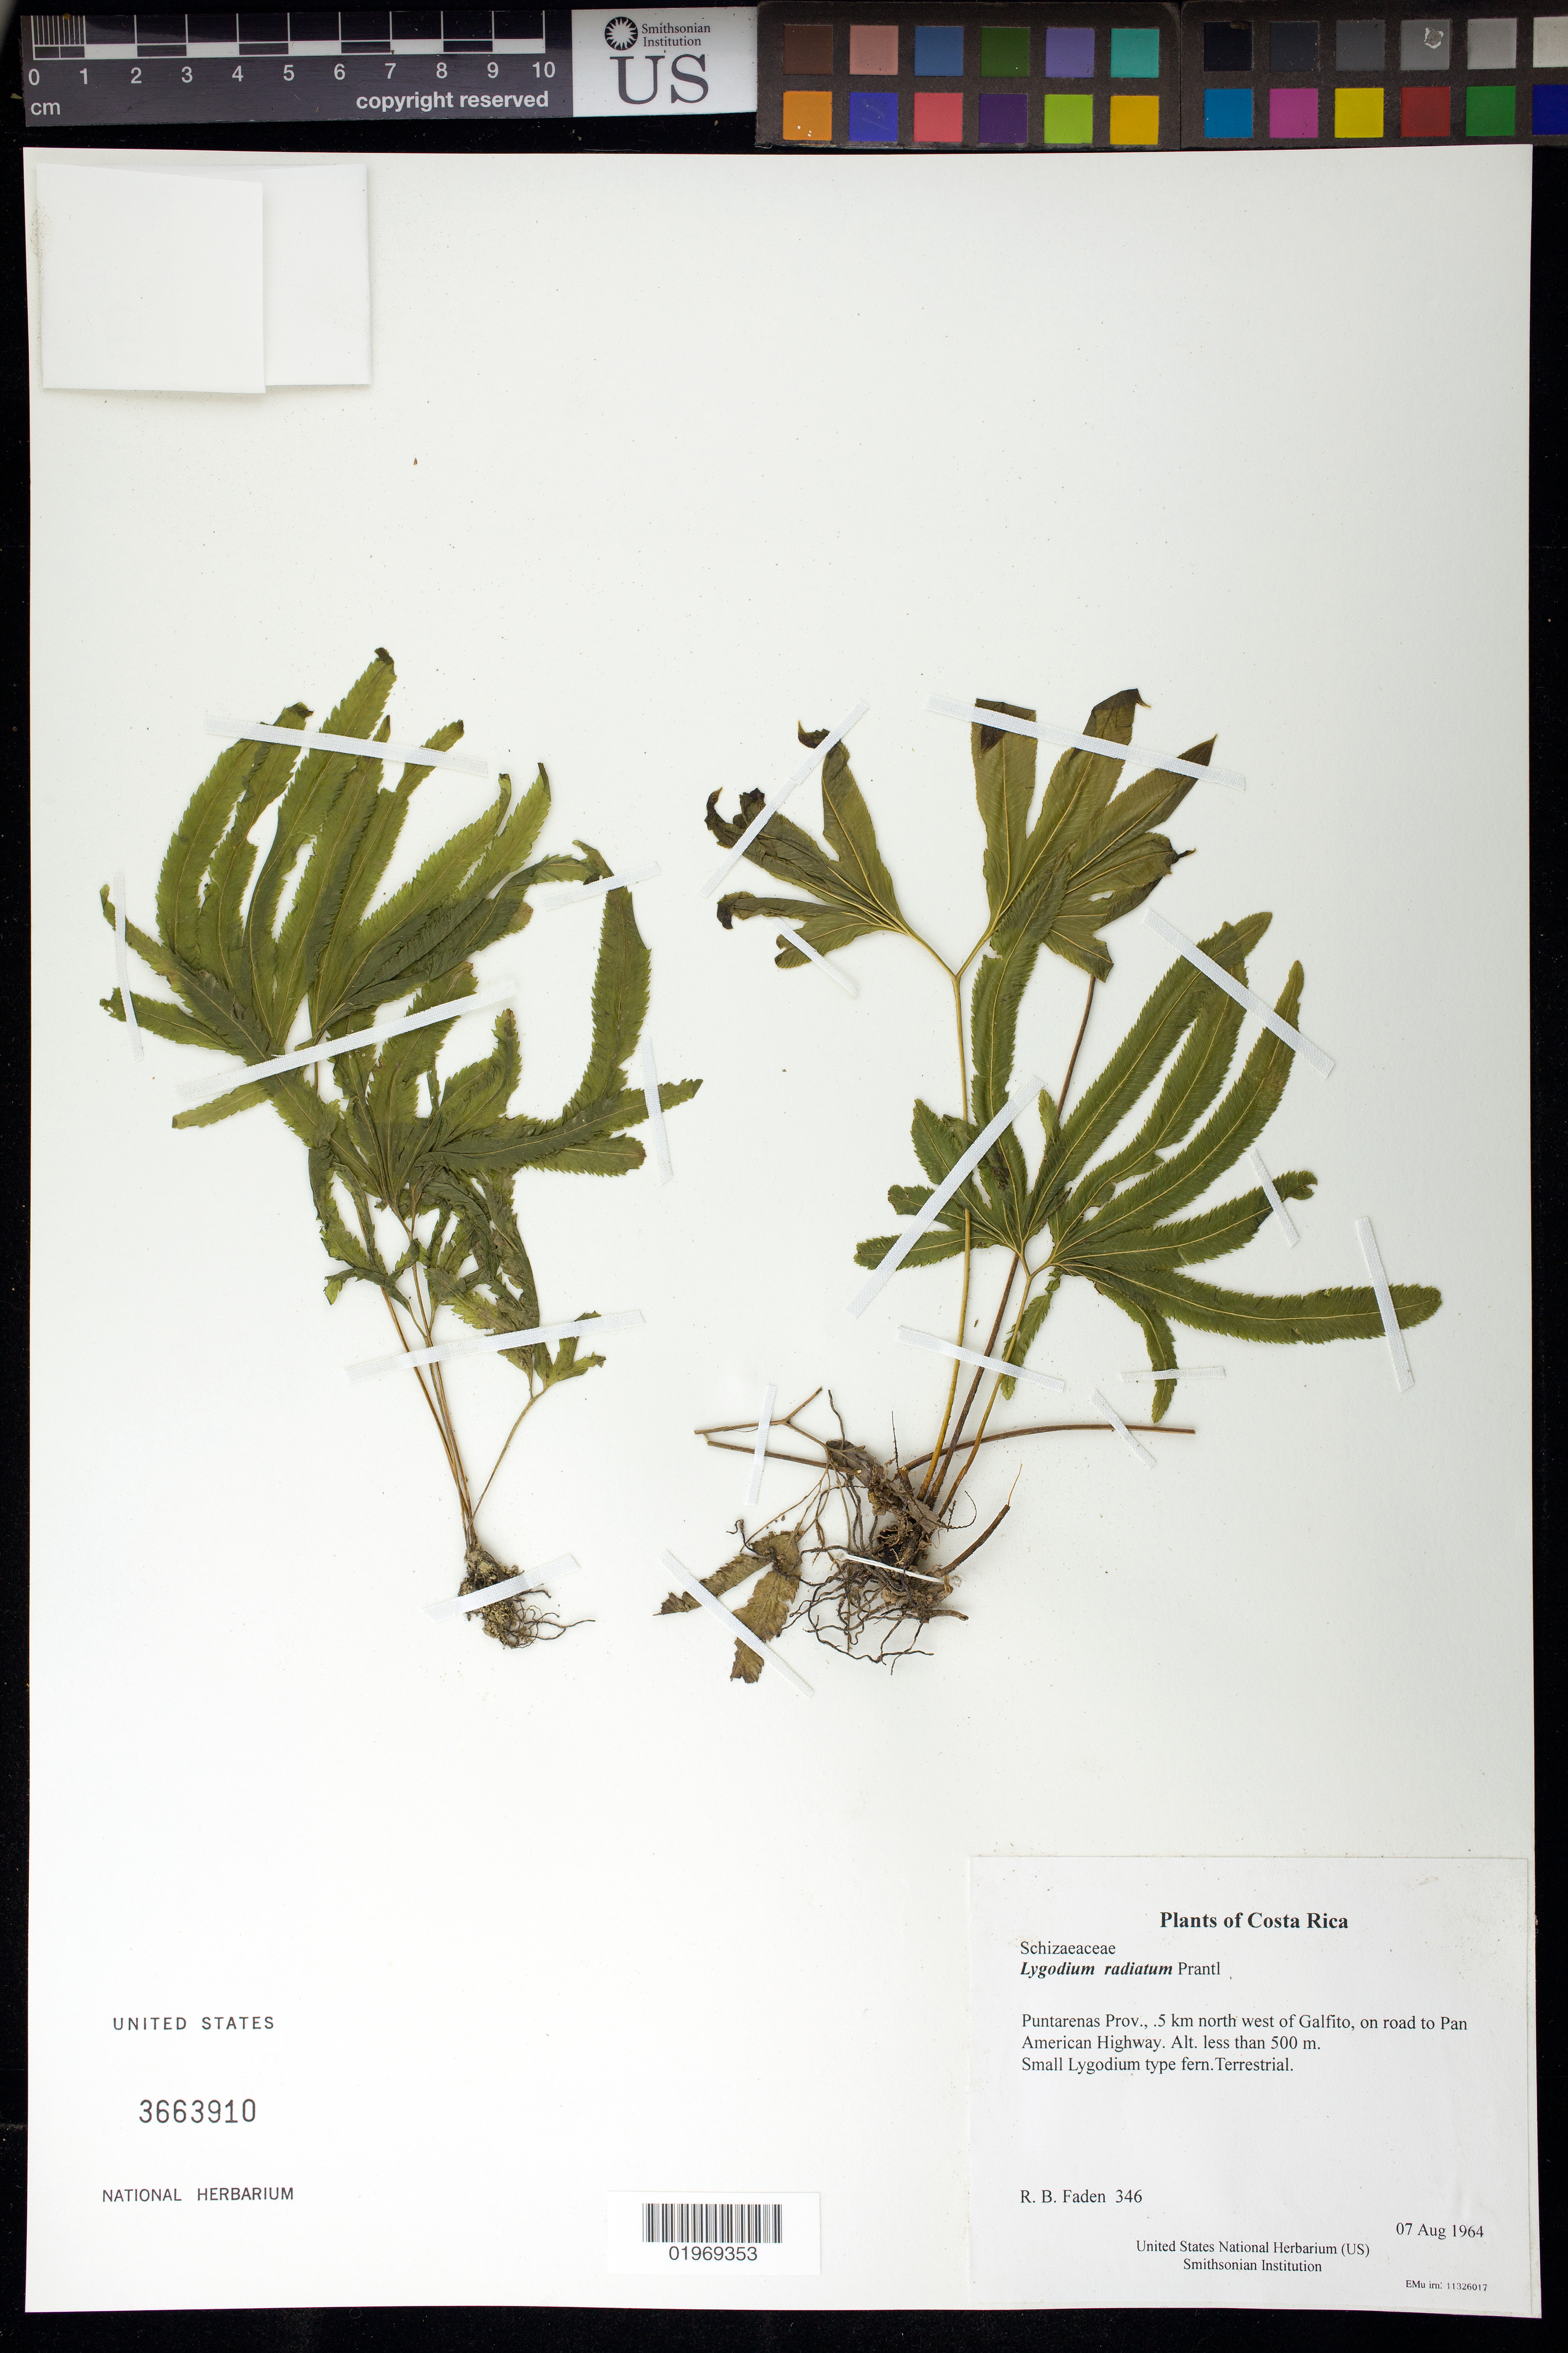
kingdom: Plantae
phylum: Tracheophyta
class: Polypodiopsida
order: Schizaeales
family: Lygodiaceae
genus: Lygodium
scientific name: Lygodium radiatum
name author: Prantl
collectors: R. B. Faden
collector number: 346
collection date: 1964-08-07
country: Costa Rica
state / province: Puntarenas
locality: .5 km north west of Galfito, on road to Pan American Highway. Alt. less than 500 m.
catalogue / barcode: US 3663910